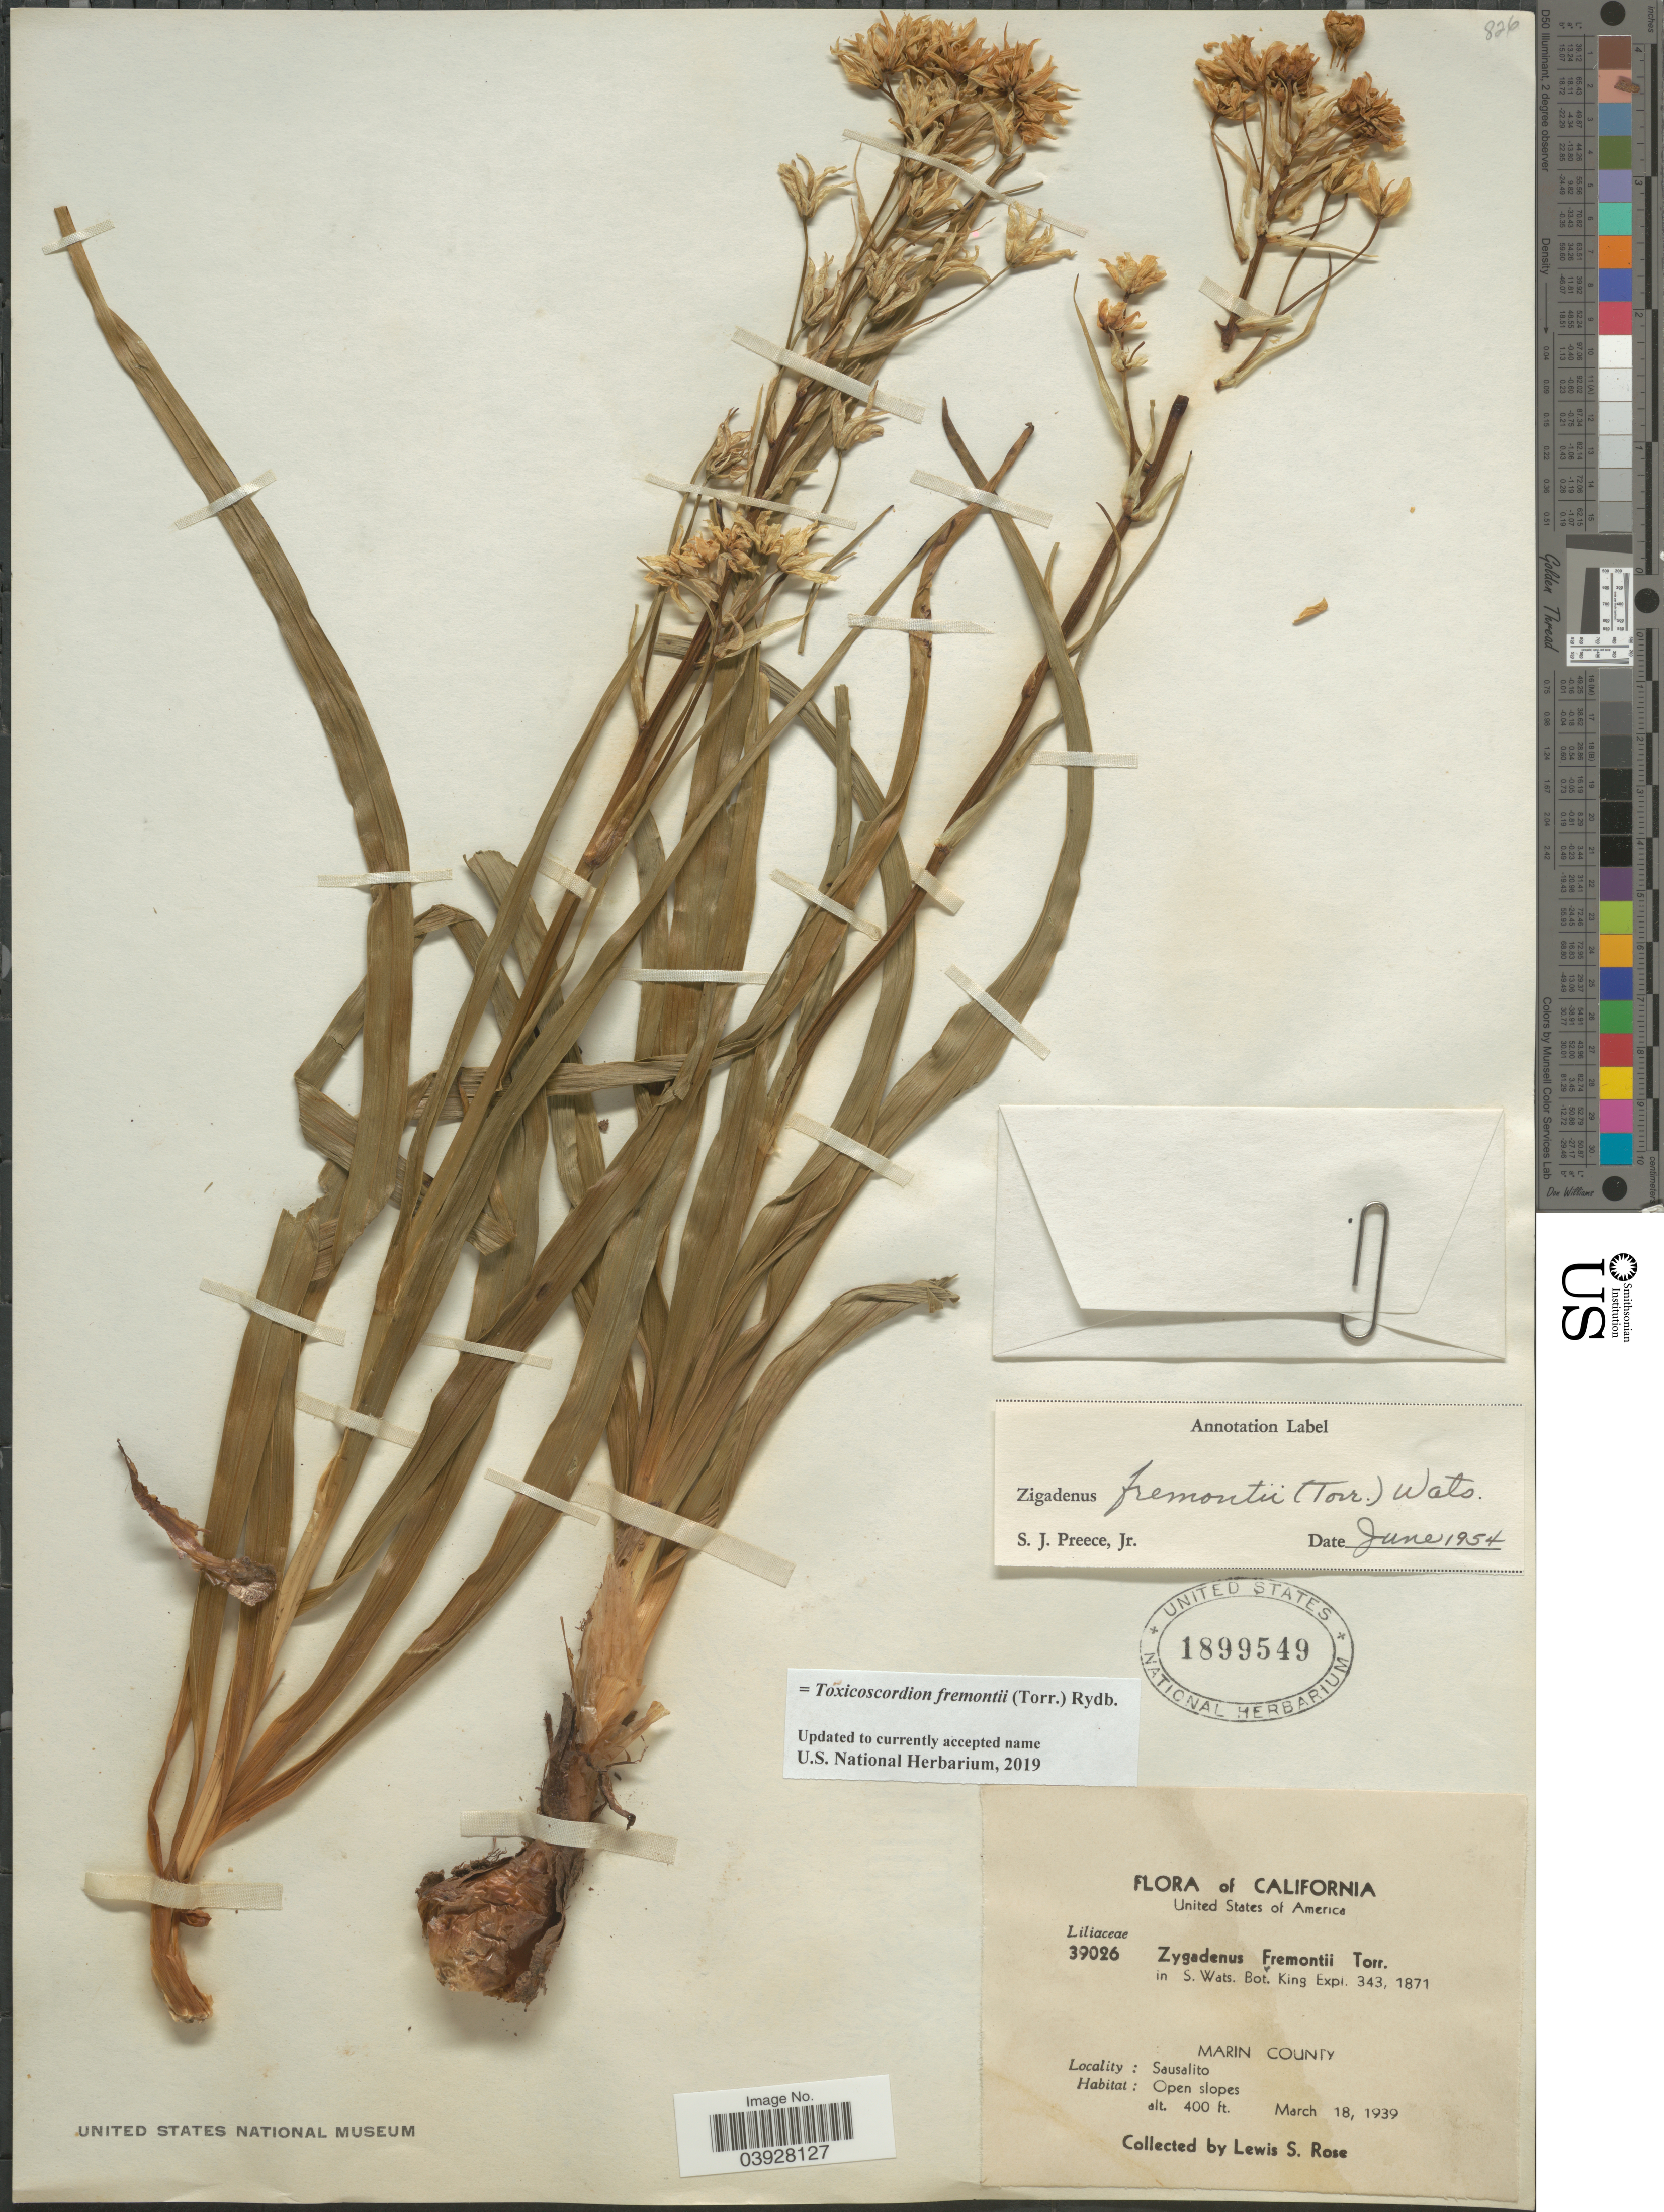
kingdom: Plantae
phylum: Tracheophyta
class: Liliopsida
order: Liliales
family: Melanthiaceae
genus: Toxicoscordion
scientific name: Toxicoscordion fremontii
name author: (Torr.) Rydb.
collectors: L. S. Rose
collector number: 39026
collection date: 1939-03-18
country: United States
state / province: California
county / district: Marin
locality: Marin County. Sausalito.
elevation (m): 122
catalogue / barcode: US 1899549